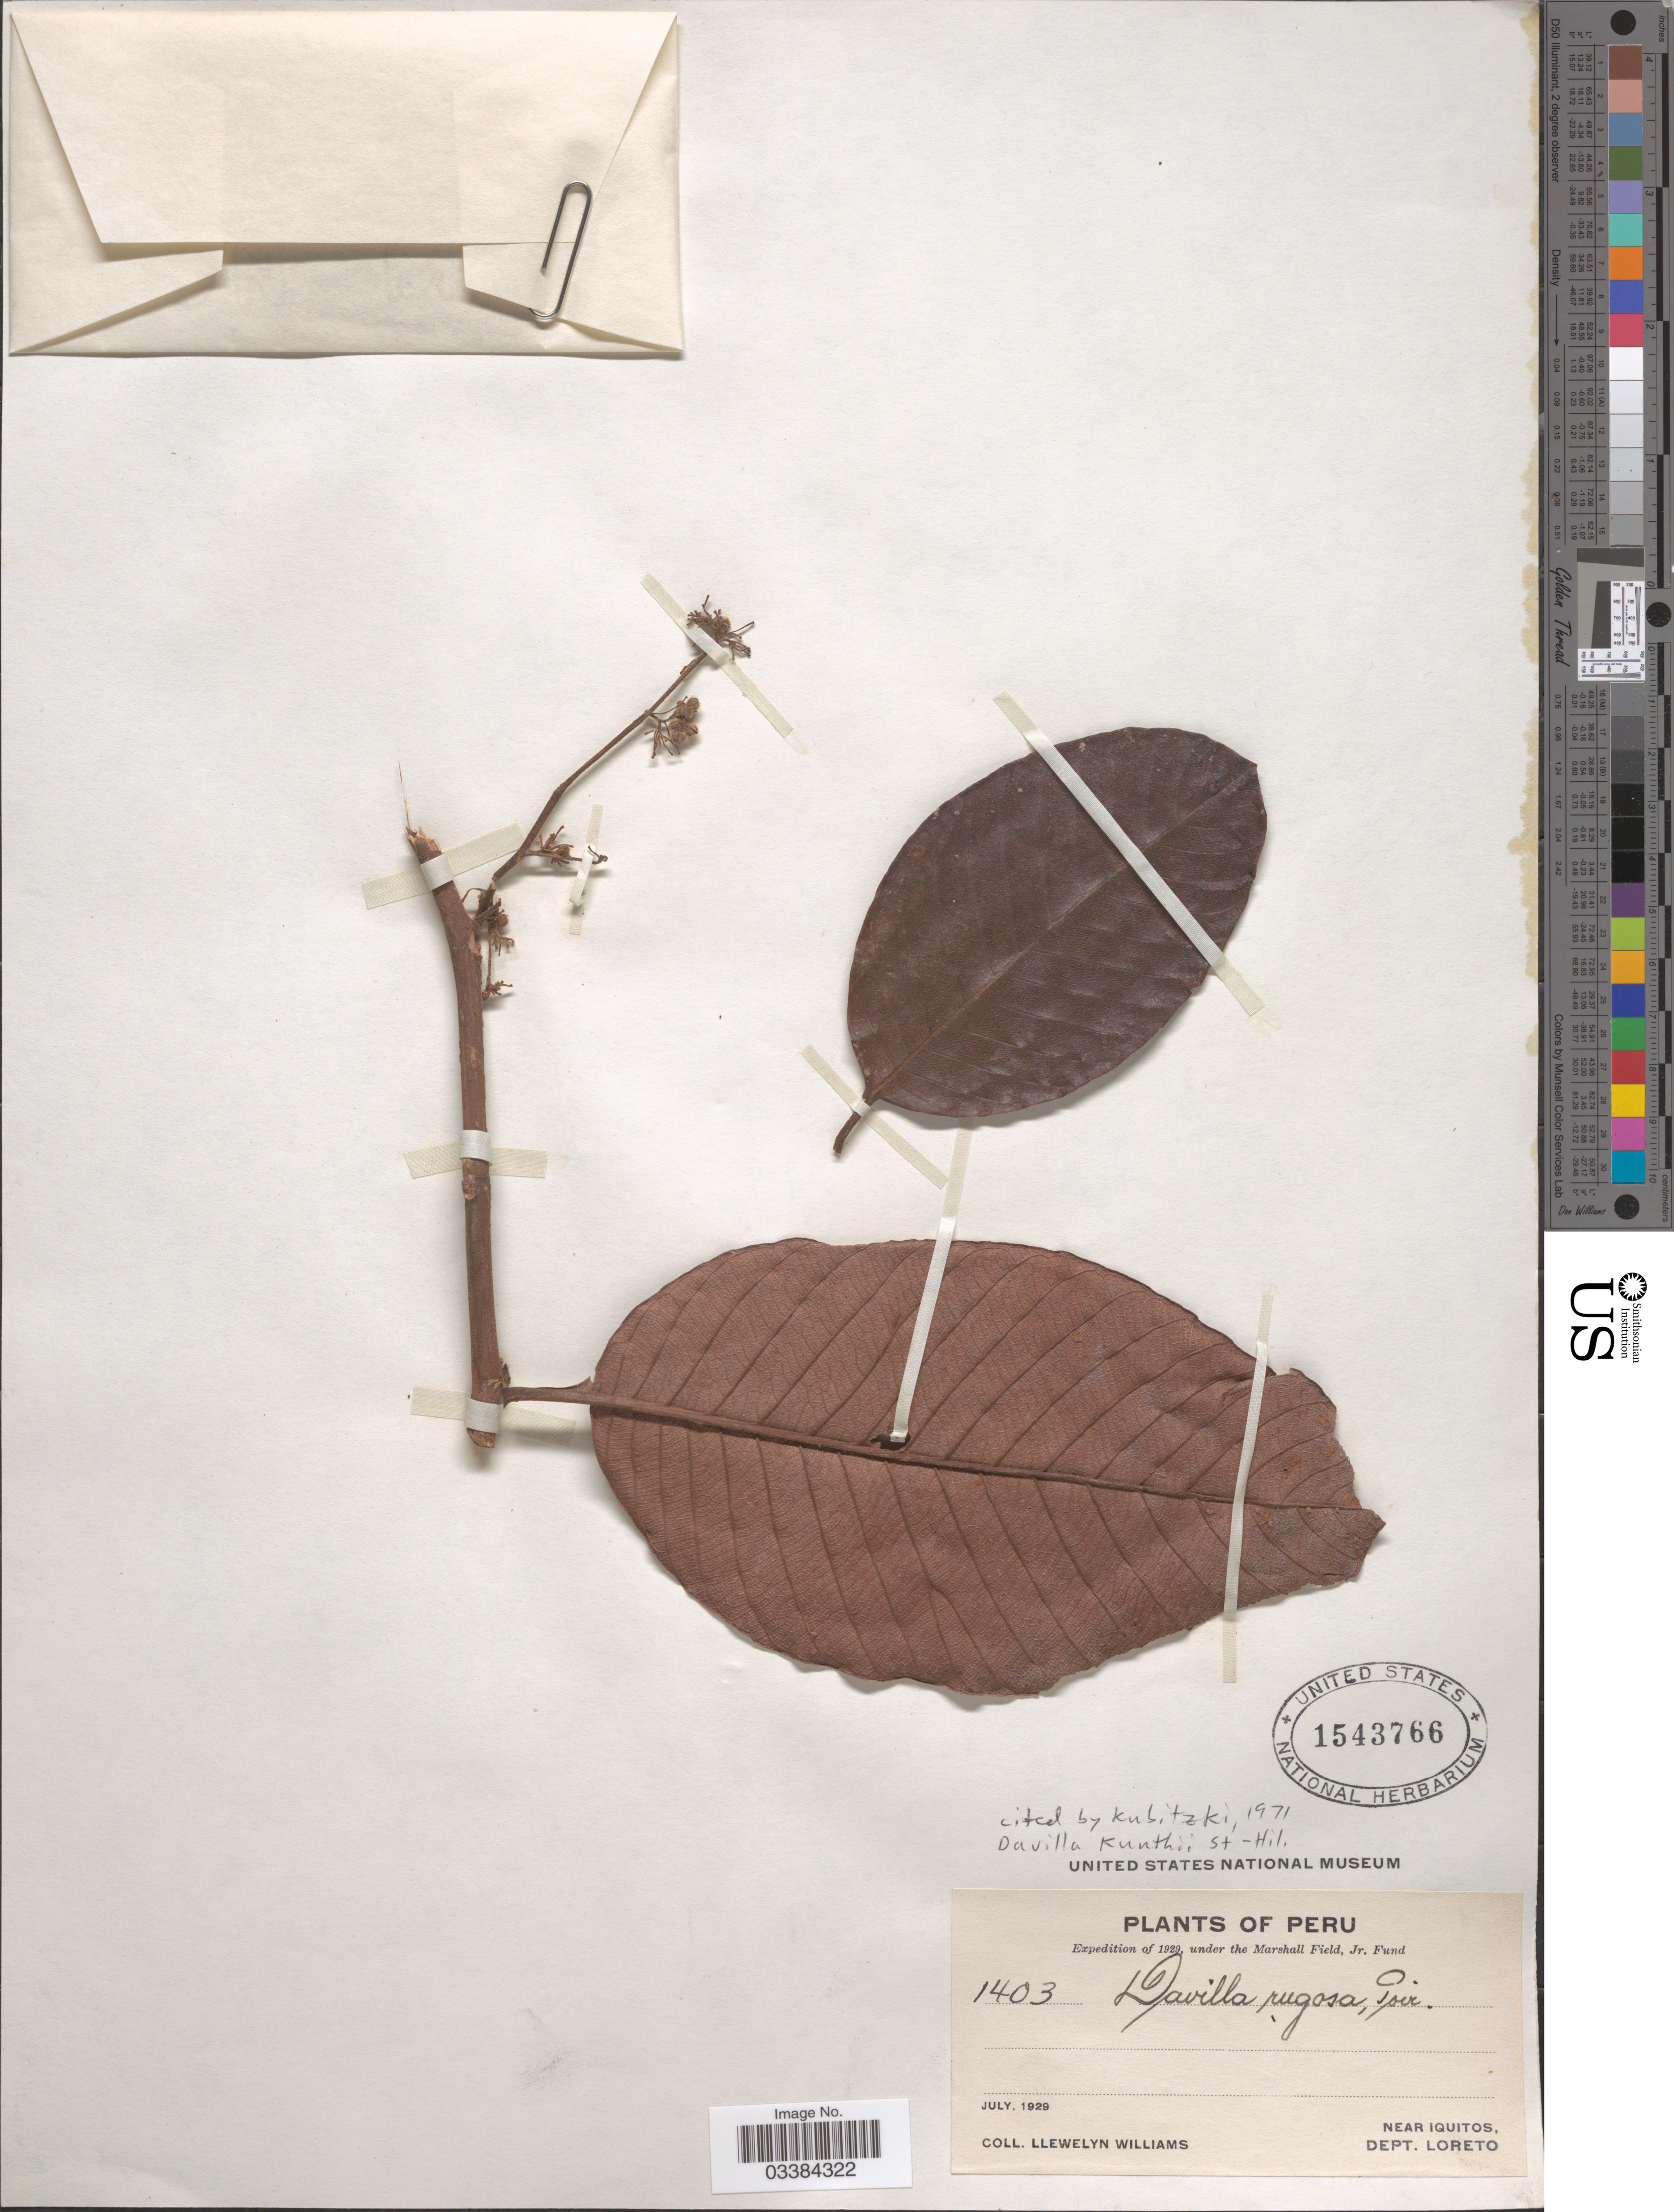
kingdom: Plantae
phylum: Tracheophyta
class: Magnoliopsida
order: Dilleniales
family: Dilleniaceae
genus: Davilla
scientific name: Davilla kunthii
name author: A. St.-Hil.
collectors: Ll. Williams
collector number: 1403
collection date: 1929-07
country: Peru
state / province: Loreto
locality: Near Iquitos.Dept. Loreto.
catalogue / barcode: US 1543766